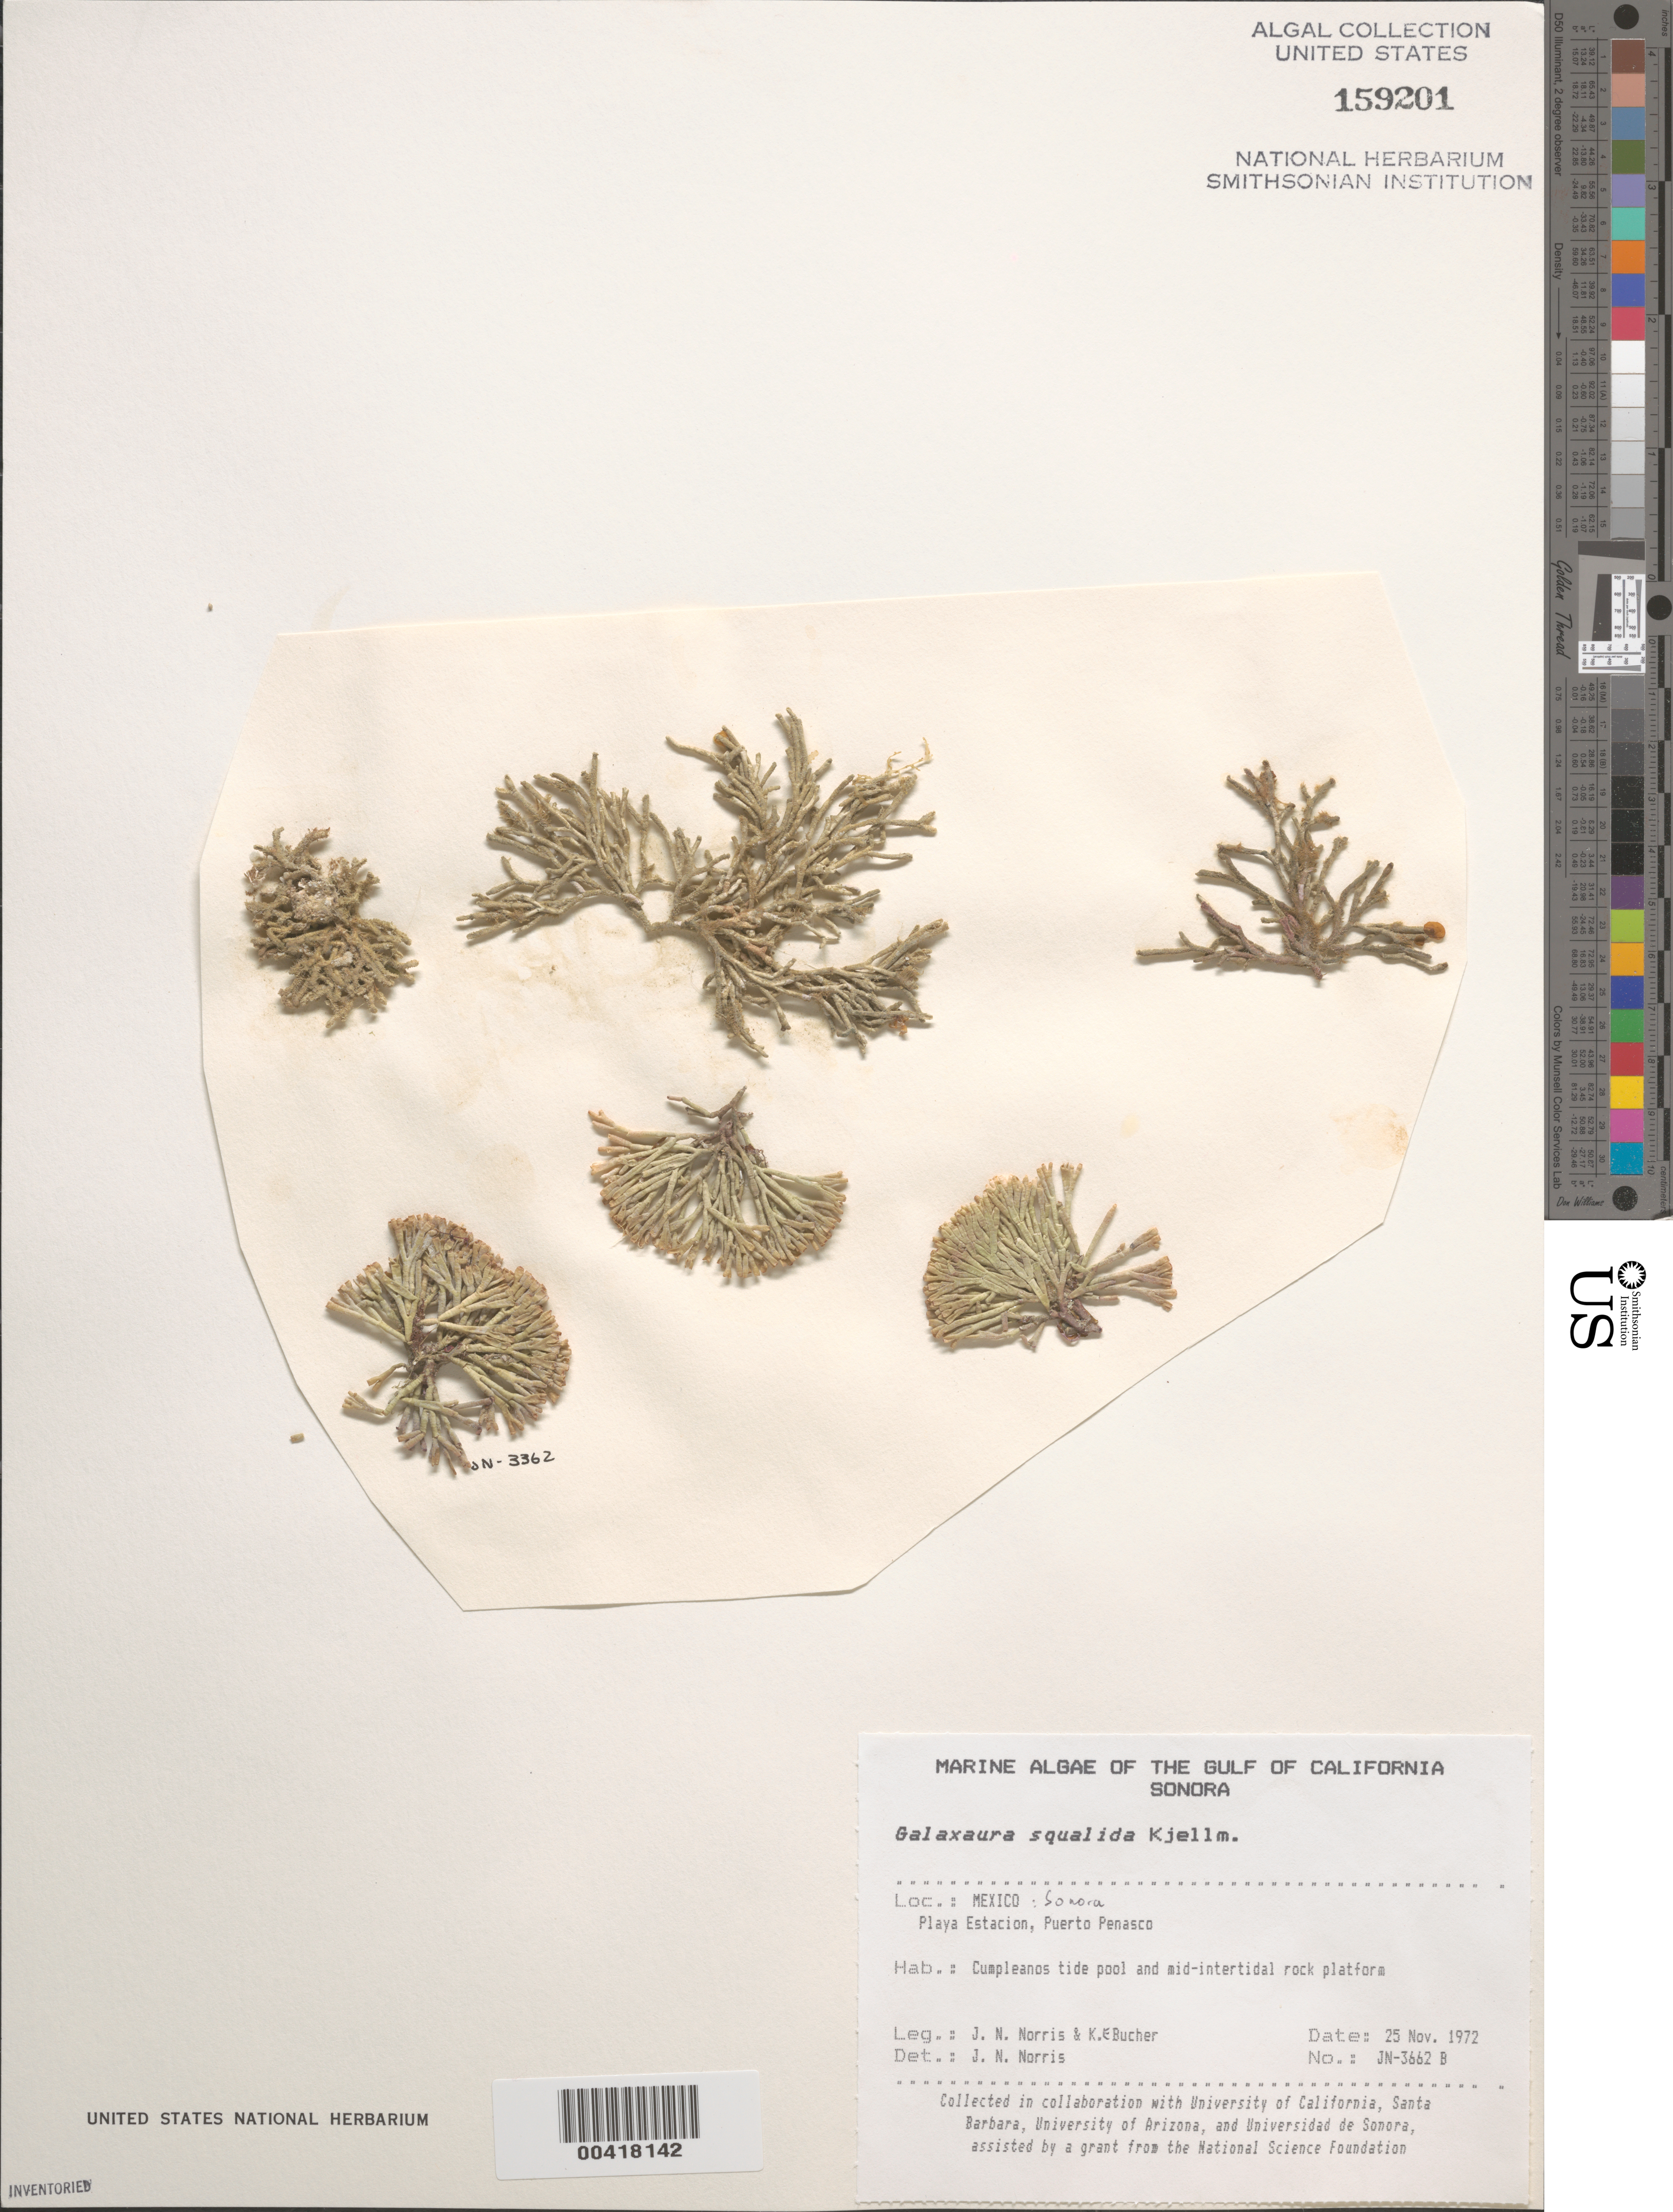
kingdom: Plantae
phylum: Rhodophyta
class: Florideophyceae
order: Nemaliales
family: Galaxauraceae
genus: Galaxaura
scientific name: Galaxaura rugosa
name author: (Ellis & Sol.) J.V.Lamouroux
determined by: Algae name updating Project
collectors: J. N. Norris & K. E. Bucher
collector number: JN-3662b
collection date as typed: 25 Nov 1972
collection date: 1972-11-25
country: Mexico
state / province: Sonora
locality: Playa Estacion, Puerto Penasco, Cumpleanos tide pool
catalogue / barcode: US 159201